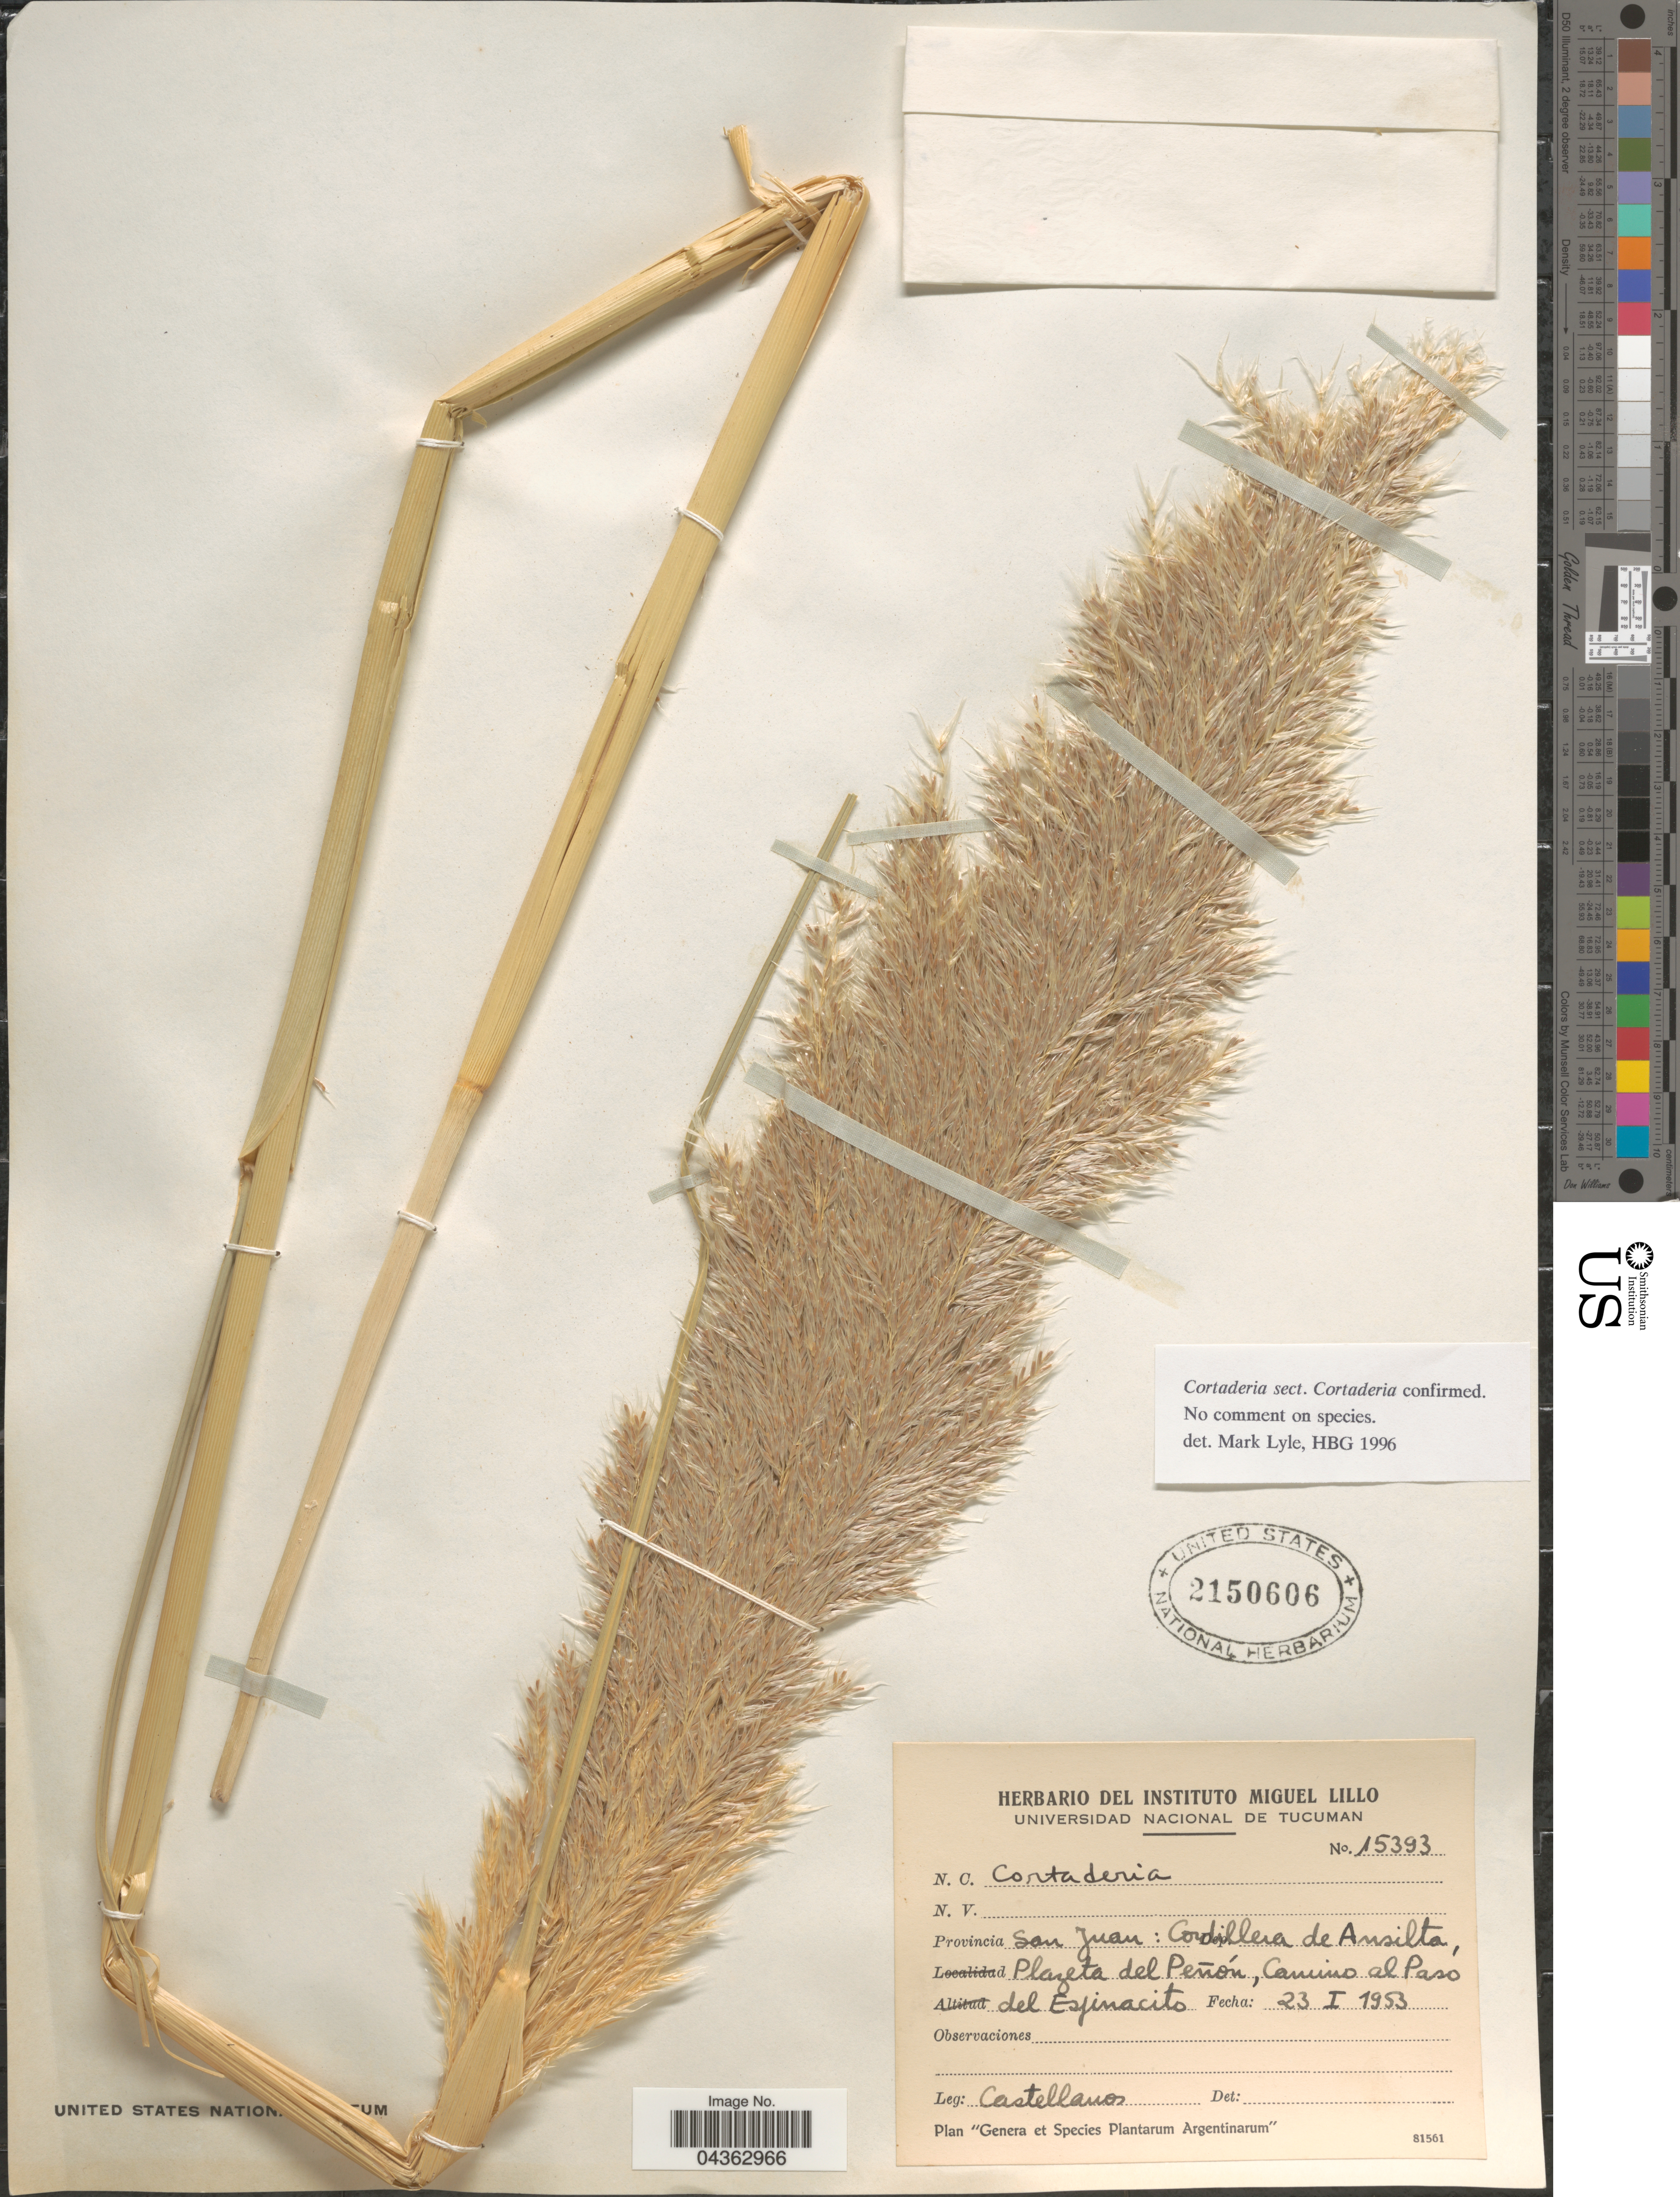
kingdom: Plantae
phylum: Tracheophyta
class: Liliopsida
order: Poales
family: Poaceae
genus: Cortaderia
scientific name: Cortaderia sp.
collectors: -- Castellanos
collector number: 15393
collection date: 1953-01-23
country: Argentina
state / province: San Juan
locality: Cordillera de Ansilta, Plazeta del Peñón, Camino al Pasó del Espinacito.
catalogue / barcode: US 2150606